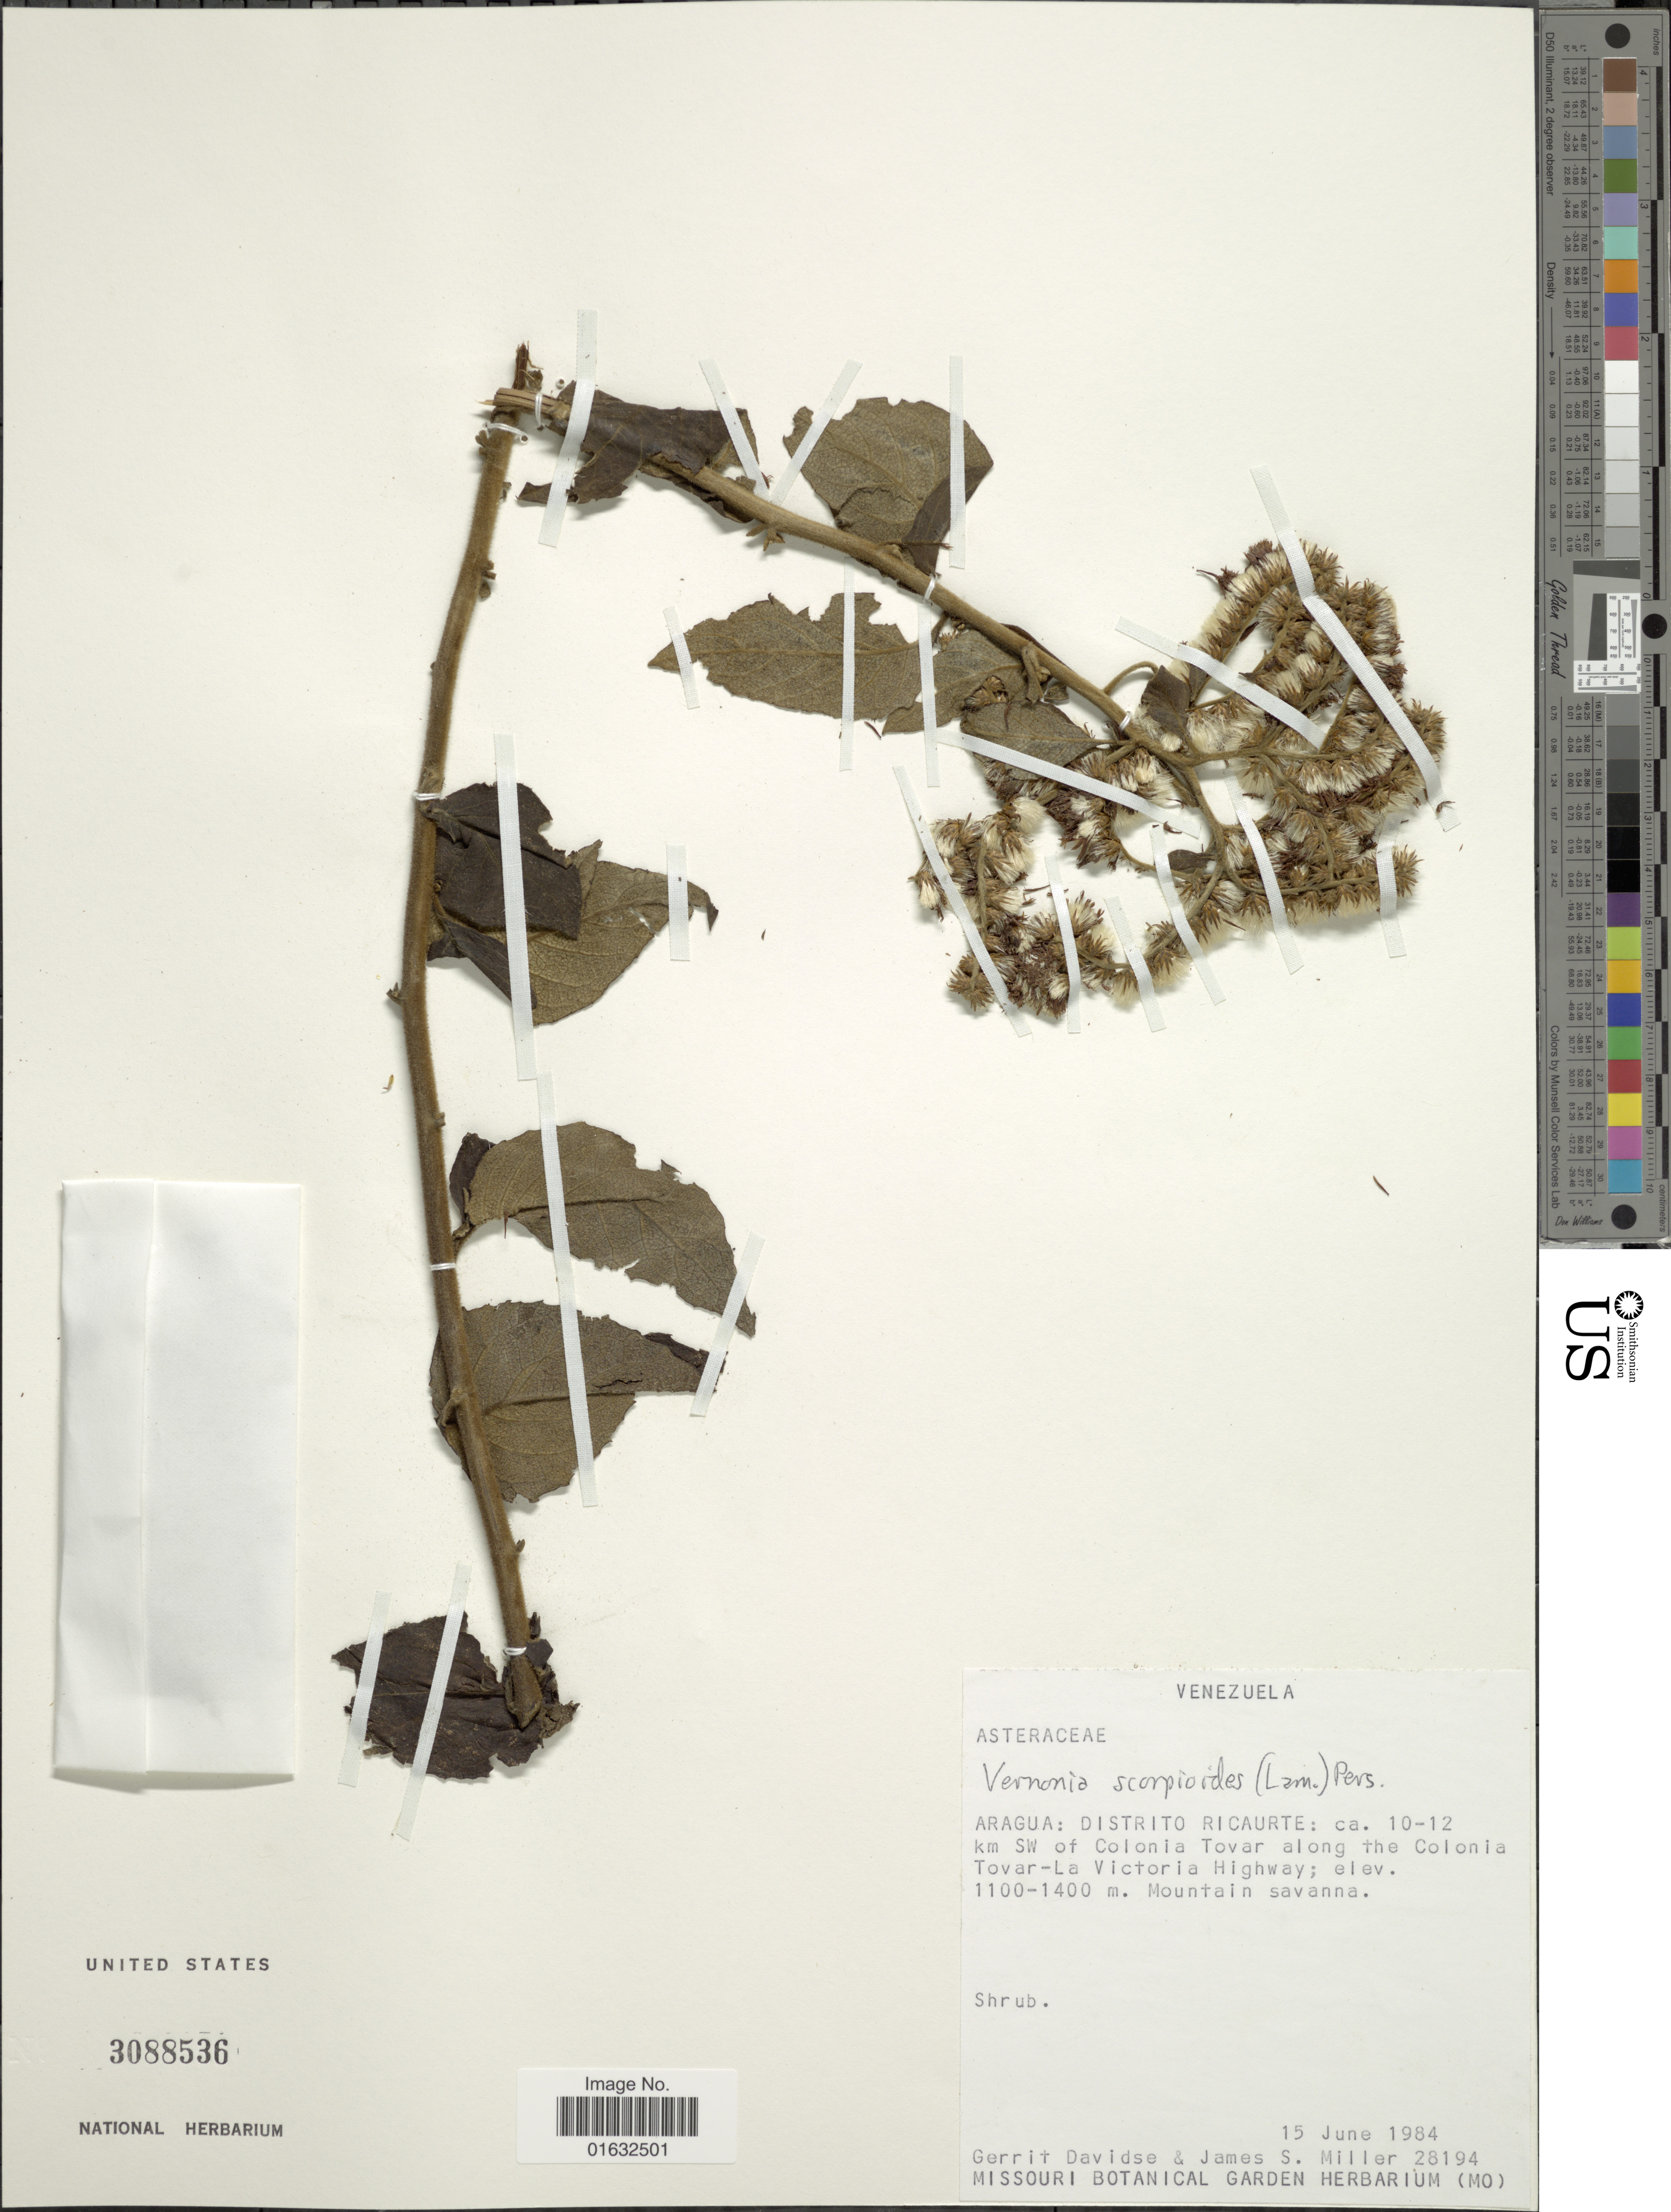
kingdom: Plantae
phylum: Tracheophyta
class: Magnoliopsida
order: Asterales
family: Asteraceae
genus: Cyrtocymura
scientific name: Cyrtocymura scorpioides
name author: (Lam.) H. Rob.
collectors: G. Davidse & J. S. Miller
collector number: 28194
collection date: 1984-06-15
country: Venezuela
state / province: Aragua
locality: Distrito Ricaurte: ca. 10-12 km SW of Colonia Tovar along the Colonia Tovar-La Victoria Highway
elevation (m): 1100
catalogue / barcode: US 3088536